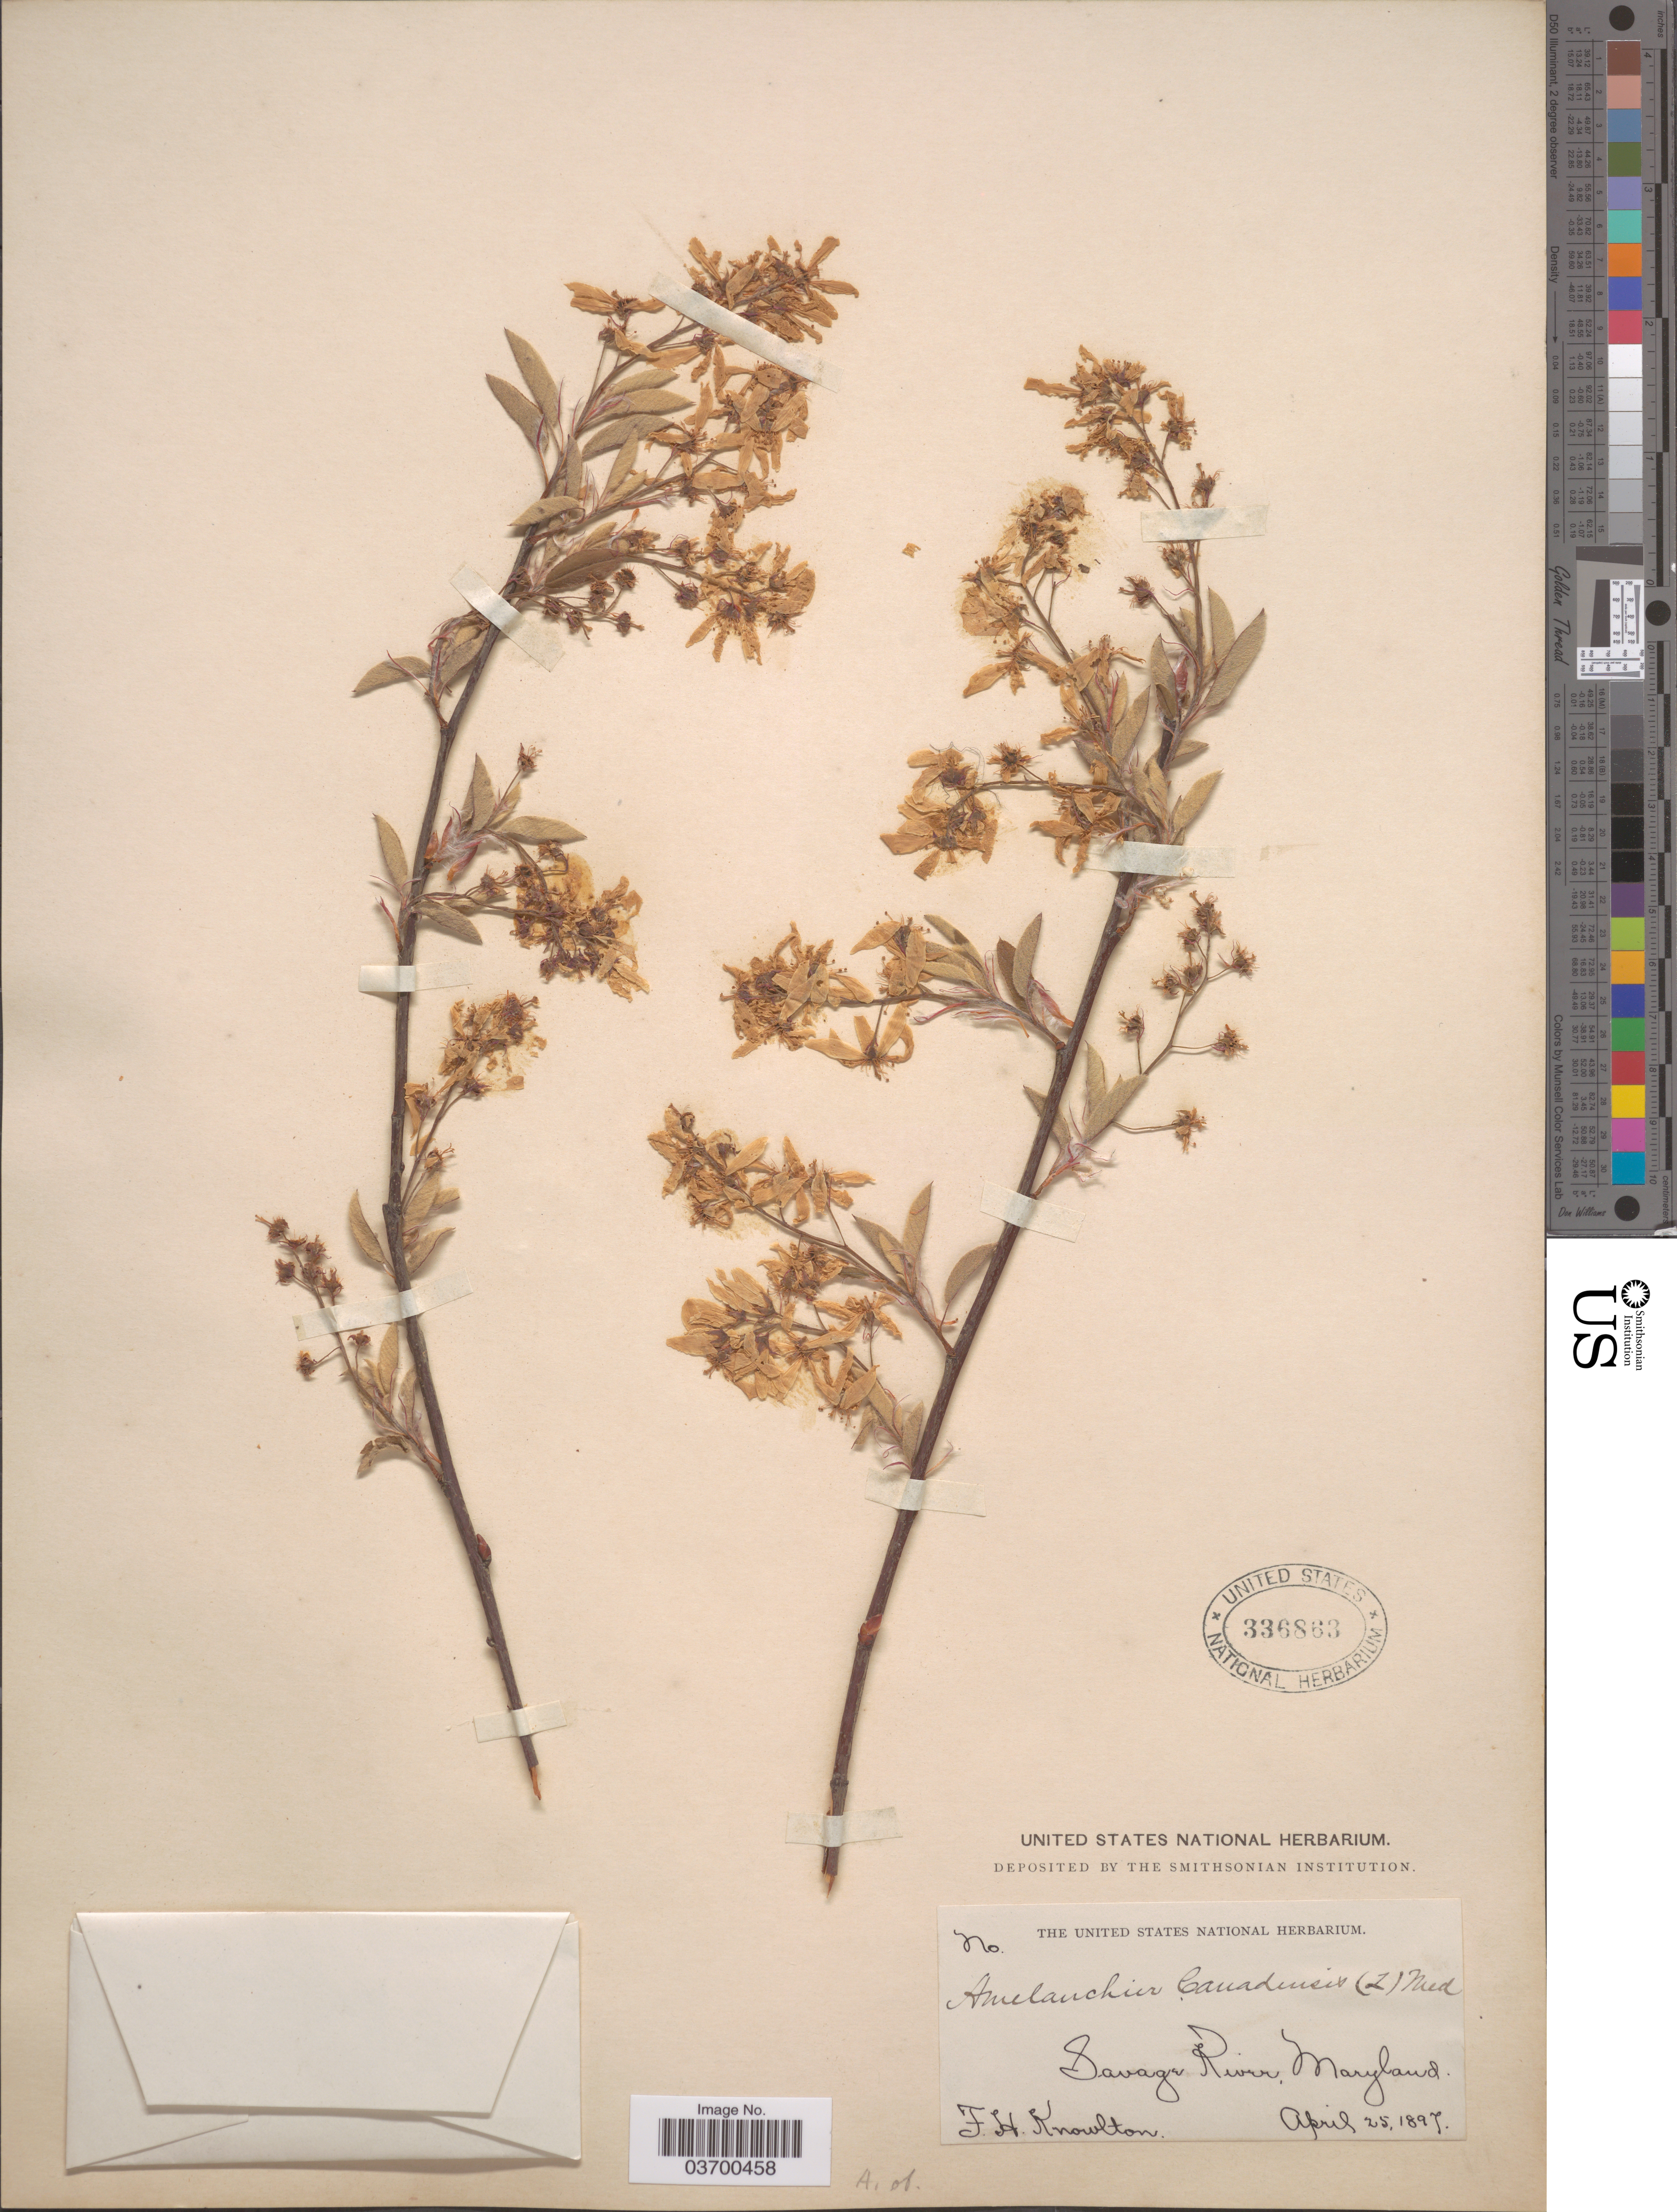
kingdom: Plantae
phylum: Tracheophyta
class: Magnoliopsida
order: Rosales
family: Rosaceae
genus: Amelanchier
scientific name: Amelanchier canadensis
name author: (L.) Medic.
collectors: F. H. Knowlton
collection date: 1897-04-25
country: United States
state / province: Maryland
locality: Savage River.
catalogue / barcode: US 336863